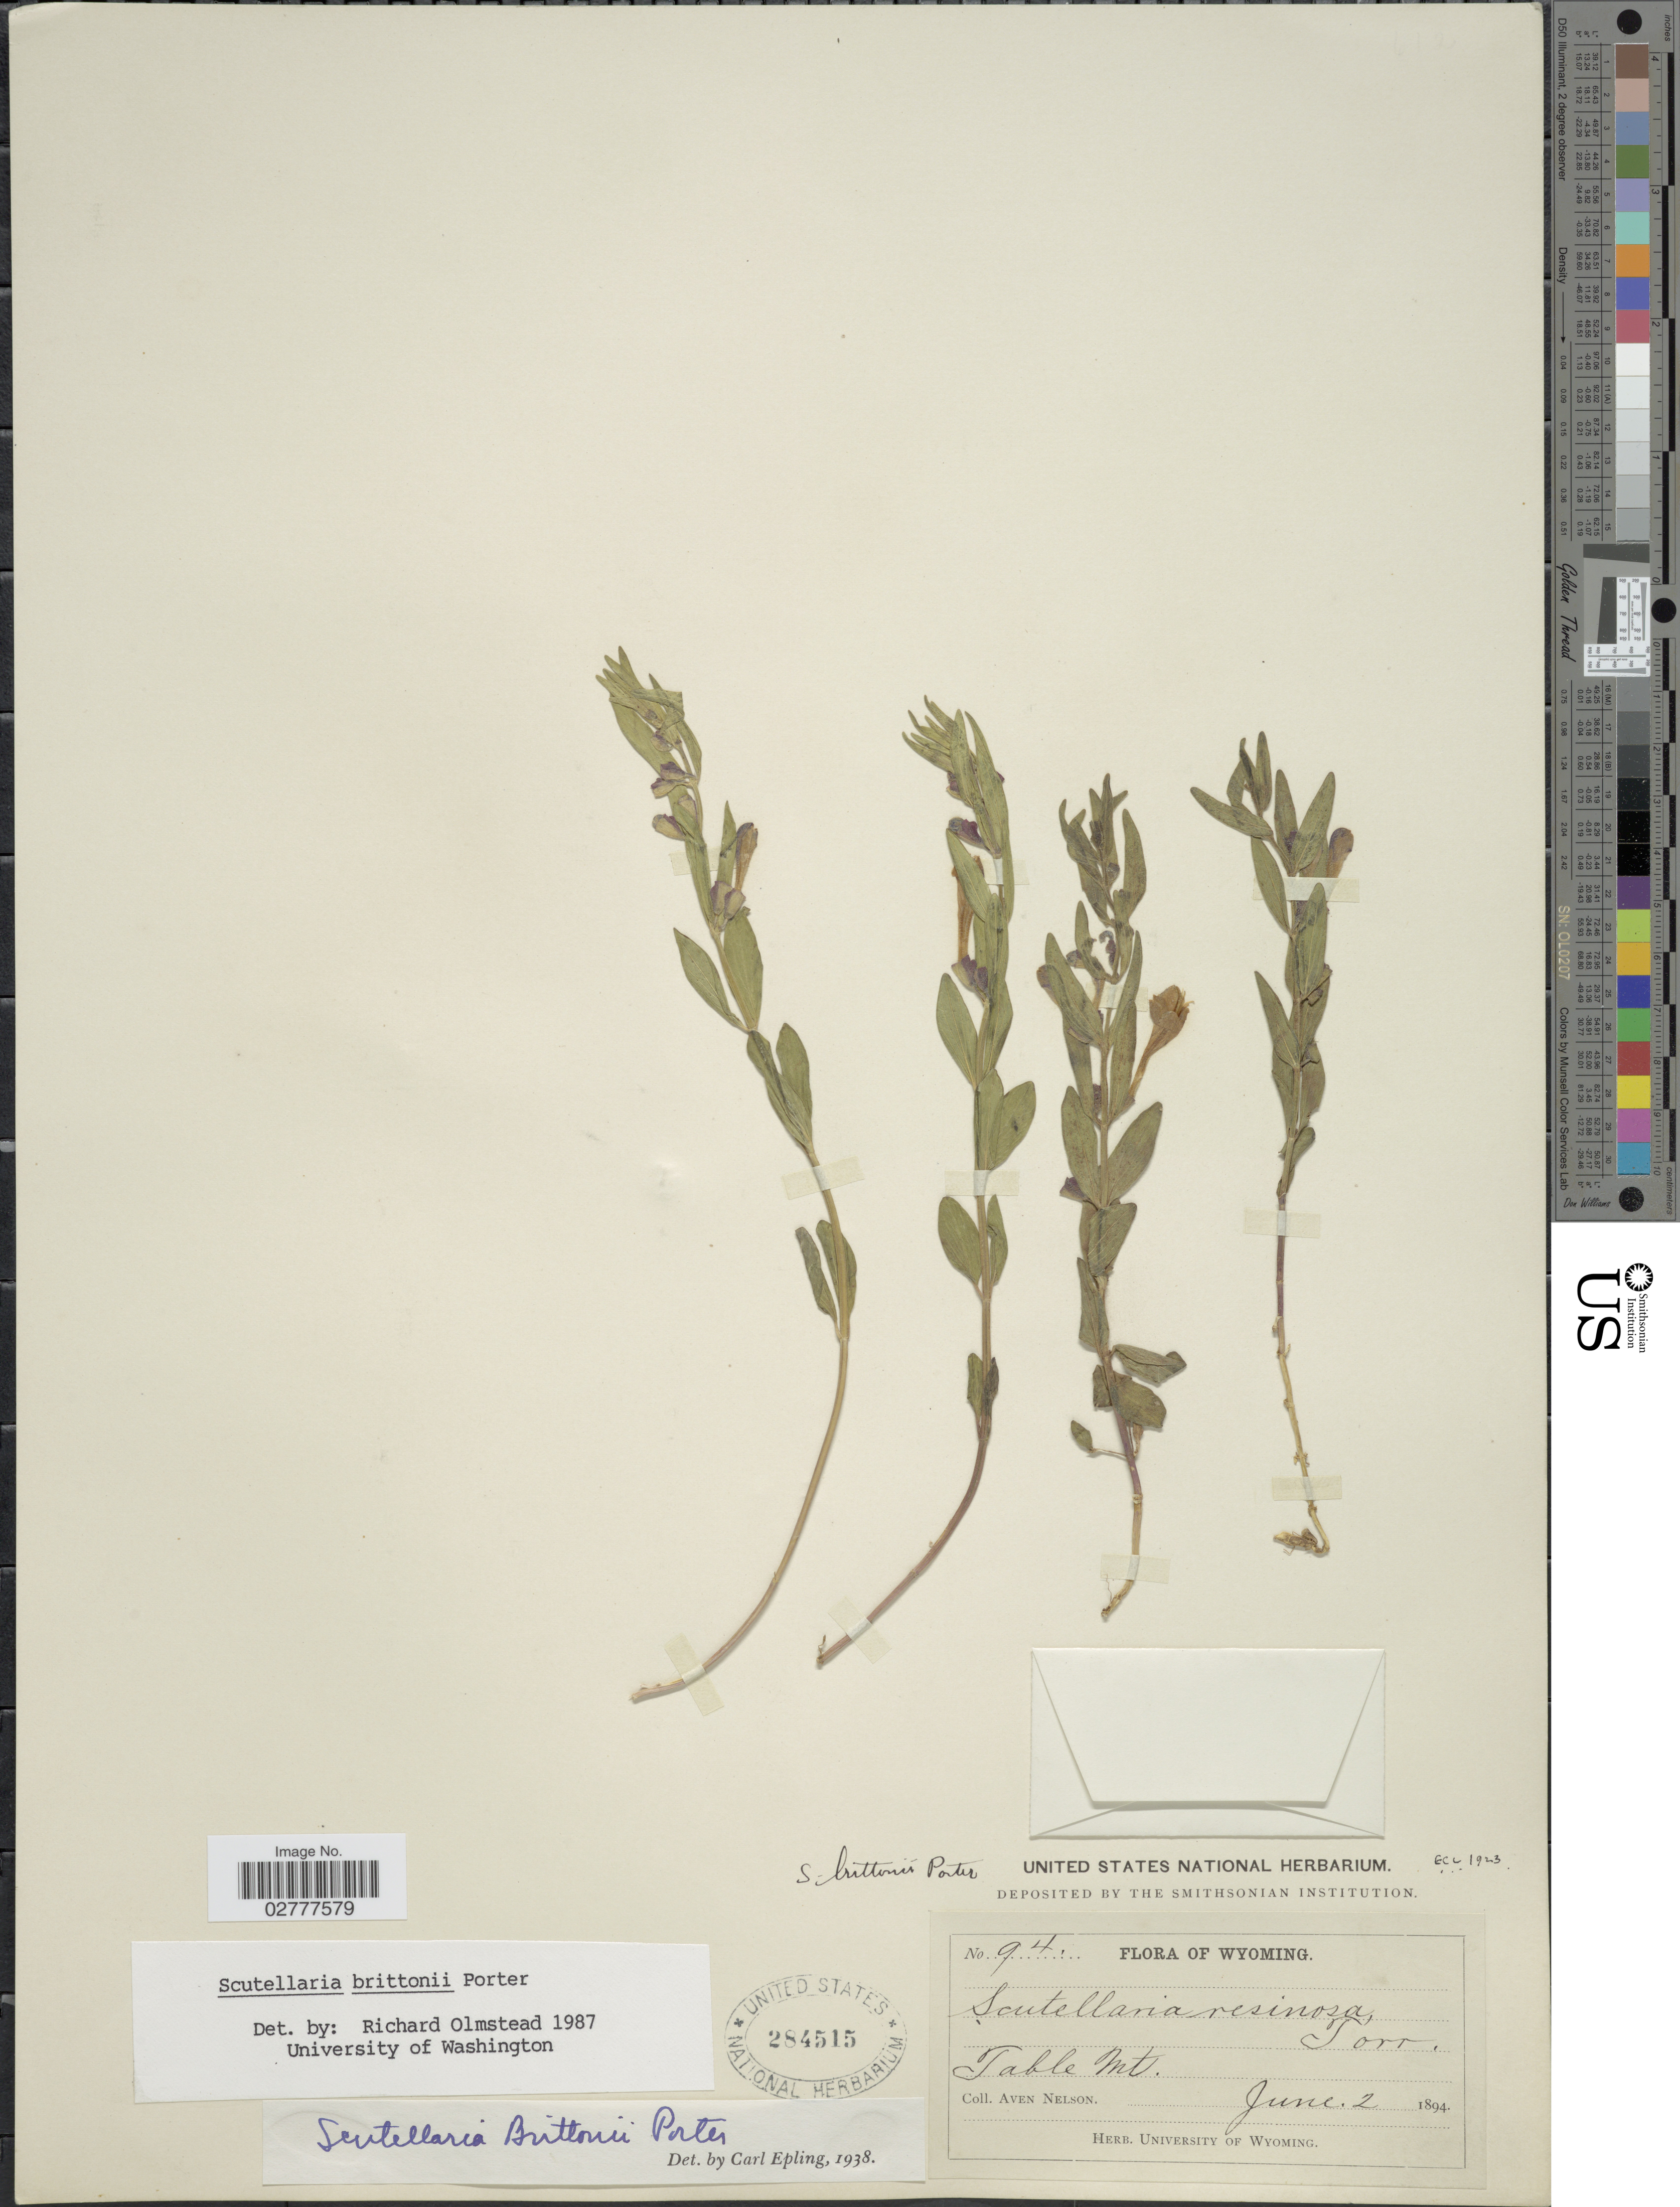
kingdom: Plantae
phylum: Tracheophyta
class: Magnoliopsida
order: Lamiales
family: Lamiaceae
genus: Scutellaria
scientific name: Scutellaria brittonii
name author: Porter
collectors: A. Nelson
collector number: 94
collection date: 1894-06-02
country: United States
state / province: Wyoming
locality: Table Mt.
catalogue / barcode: US 284515